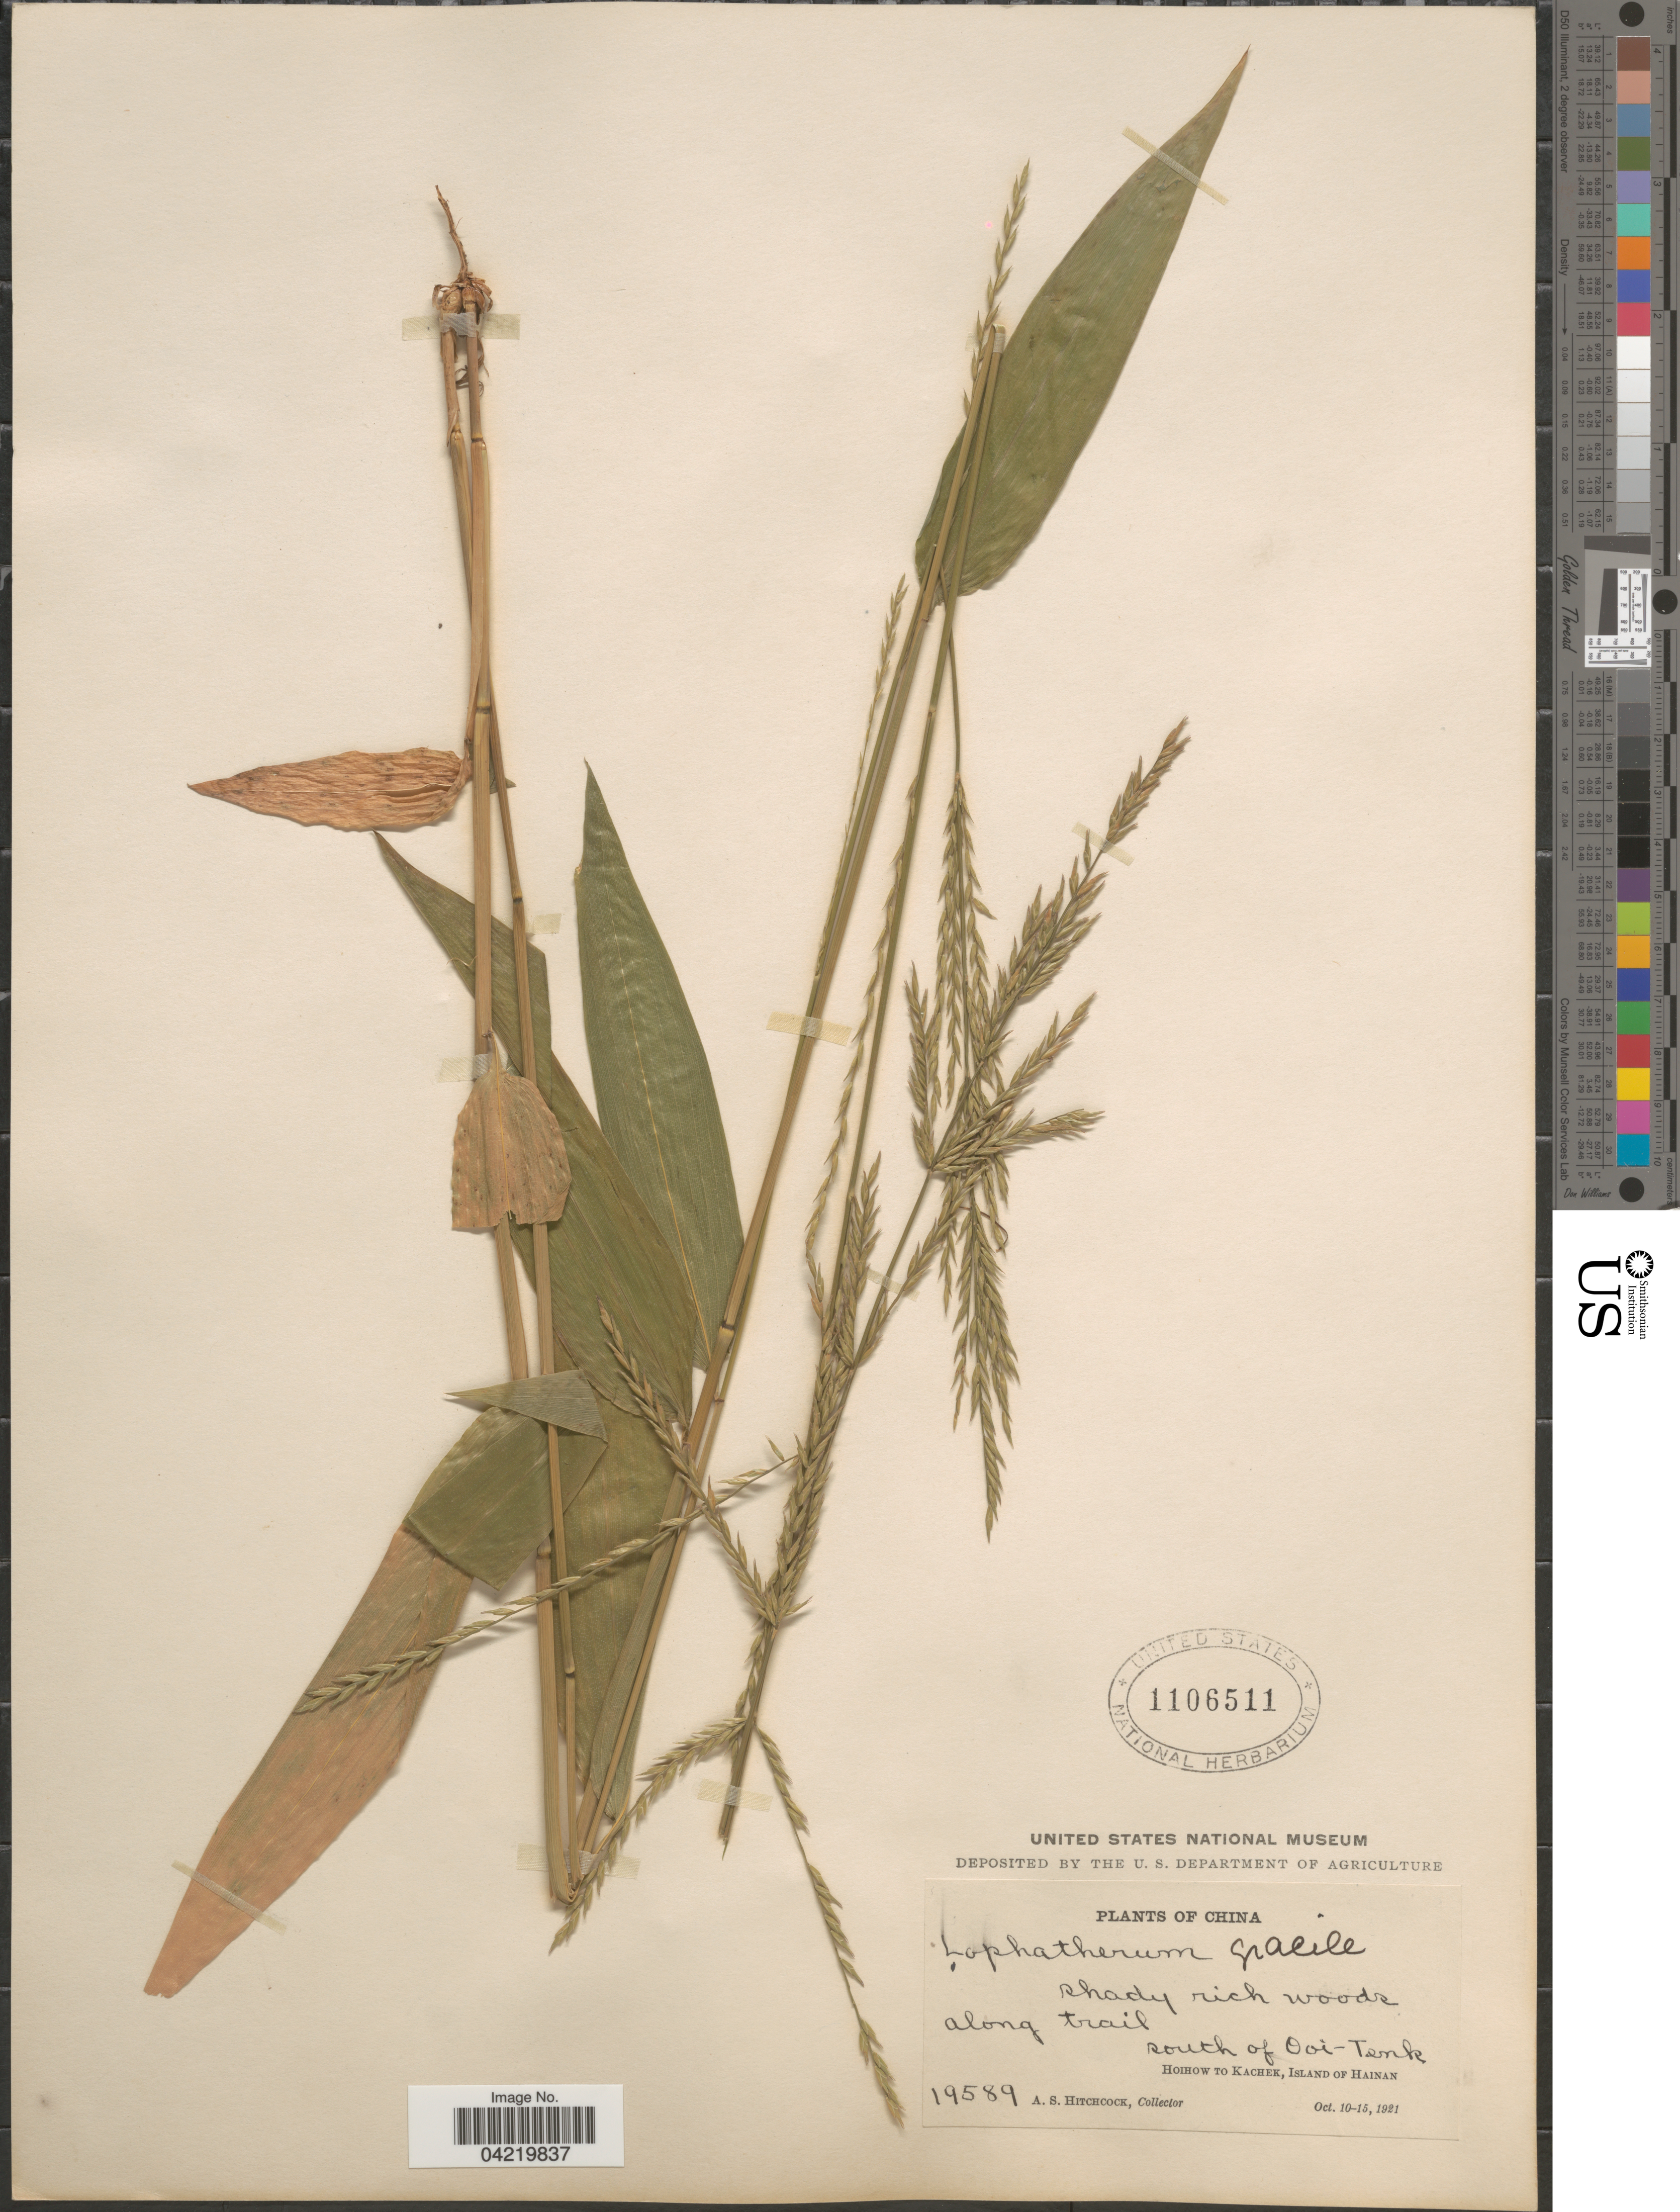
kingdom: Plantae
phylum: Tracheophyta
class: Liliopsida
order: Poales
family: Poaceae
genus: Lophatherum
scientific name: Lophatherum gracile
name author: Brongn.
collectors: A. S. Hitchcock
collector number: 19589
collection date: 1921-10-10/1921-10-15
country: China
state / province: Hainan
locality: Shady rich woods along trail. South of Ooi-Tenk. Hoihow to Kacheck, Island of Hainan.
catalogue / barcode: US 1106511